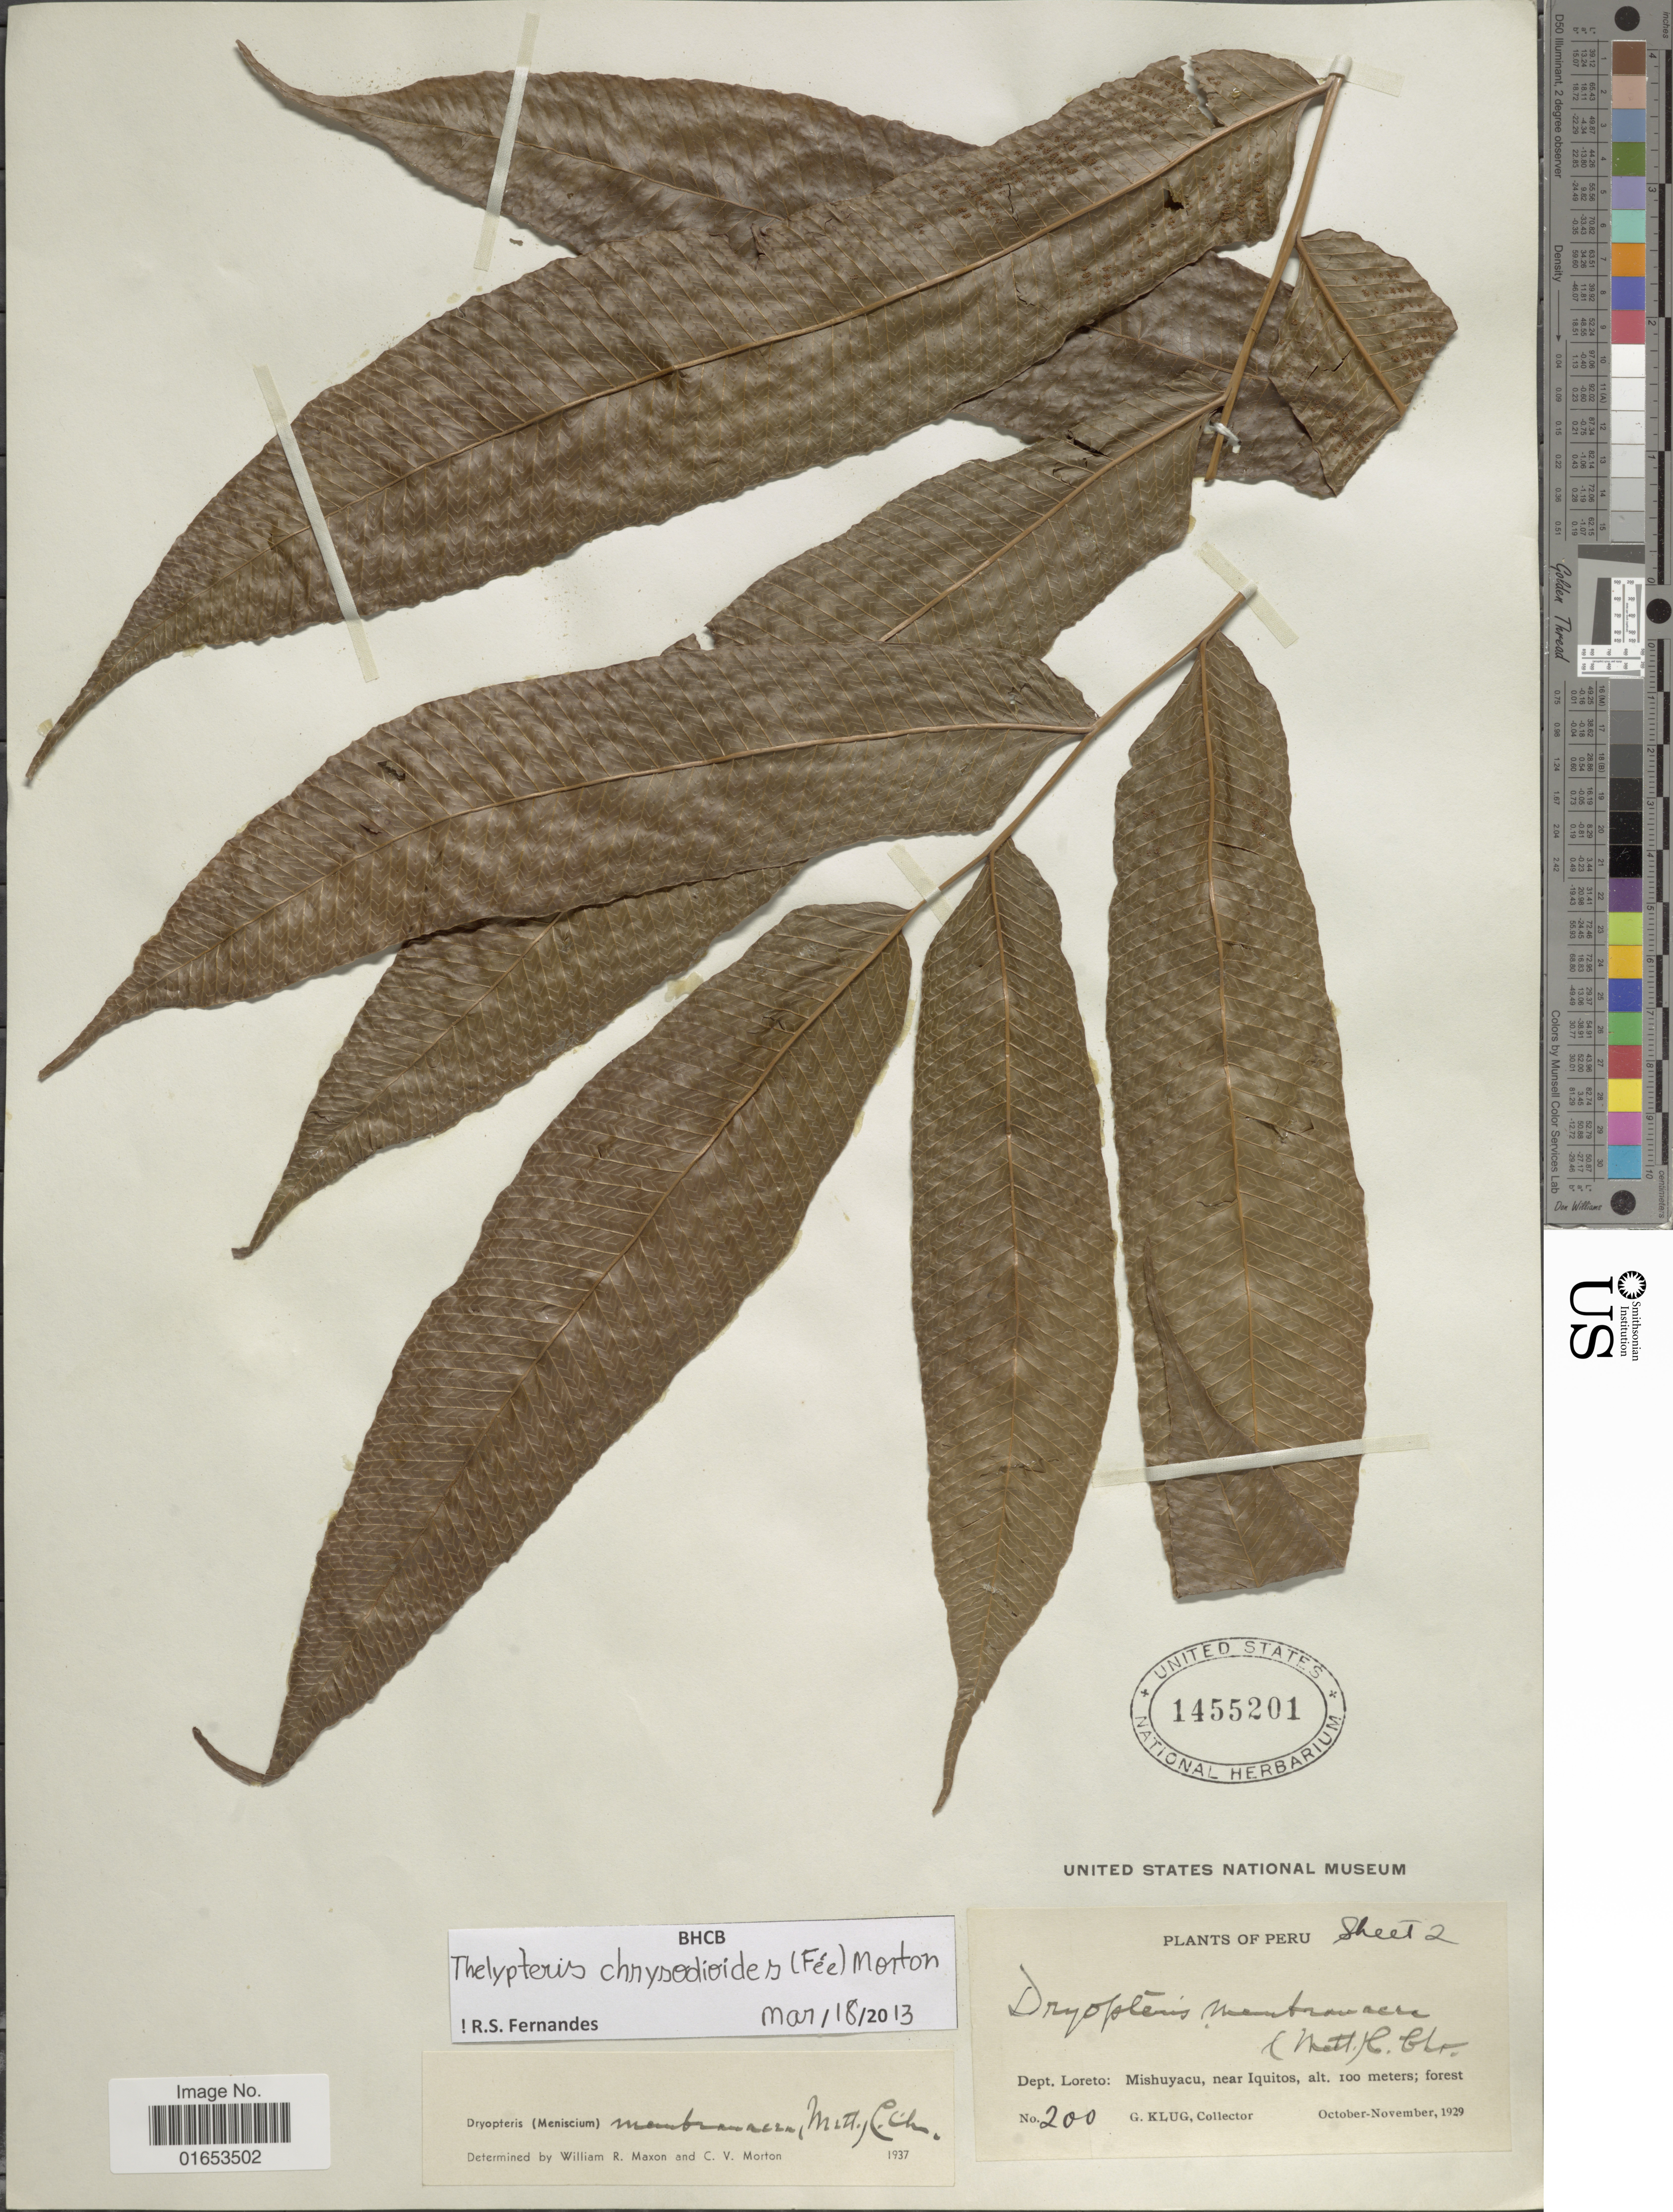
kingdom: Plantae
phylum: Tracheophyta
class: Polypodiopsida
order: Polypodiales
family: Thelypteridaceae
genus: Meniscium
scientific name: Meniscium chrysodioides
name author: Fée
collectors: G. Klug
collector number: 200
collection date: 1929-10/1929-11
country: Peru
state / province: Loreto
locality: Mishuyacu, near Iquitos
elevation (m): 100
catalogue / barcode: US 1455201